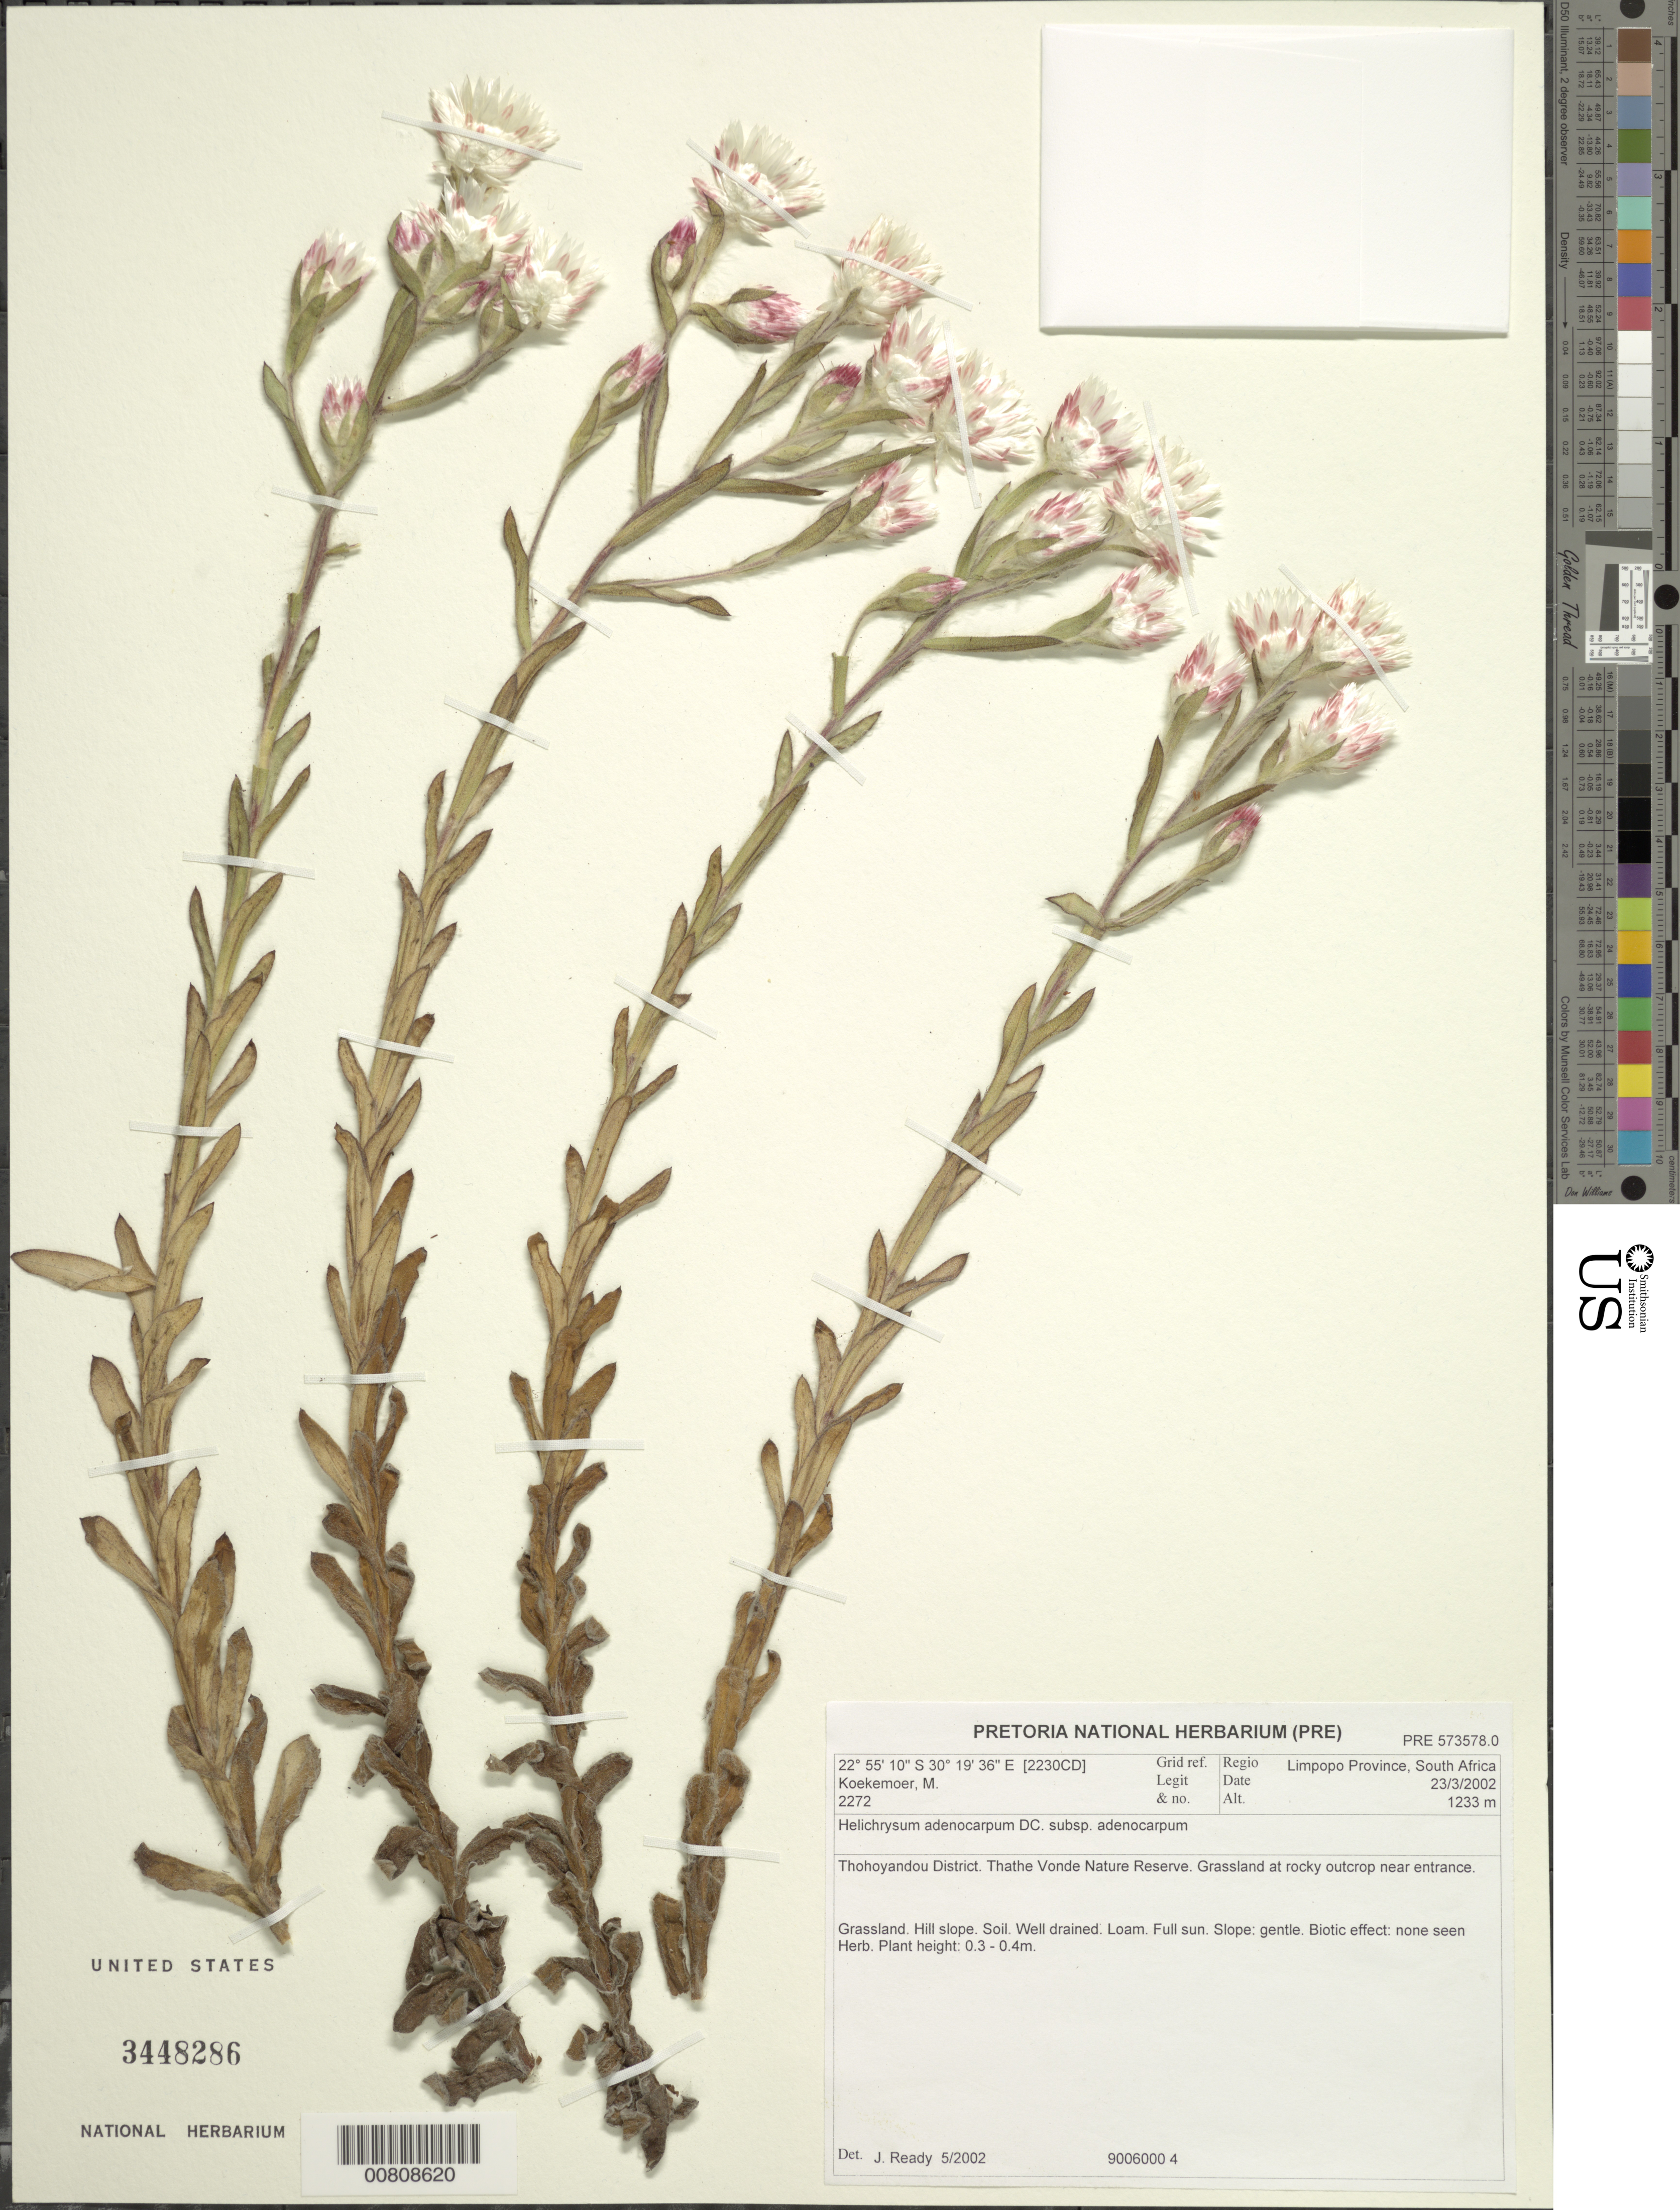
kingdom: Plantae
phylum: Tracheophyta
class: Magnoliopsida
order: Asterales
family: Asteraceae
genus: Helichrysum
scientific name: Helichrysum adenocarpum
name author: DC.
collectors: M. Koekemoer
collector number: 2272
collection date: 2002-03-23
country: South Africa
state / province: Limpopo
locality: Thohoyandou District, Thathe Vonde Nature Reserve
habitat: Grassland, hill slope, soil, well-drained, loam, full sun, gentle slope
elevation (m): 1233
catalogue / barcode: US 3448286